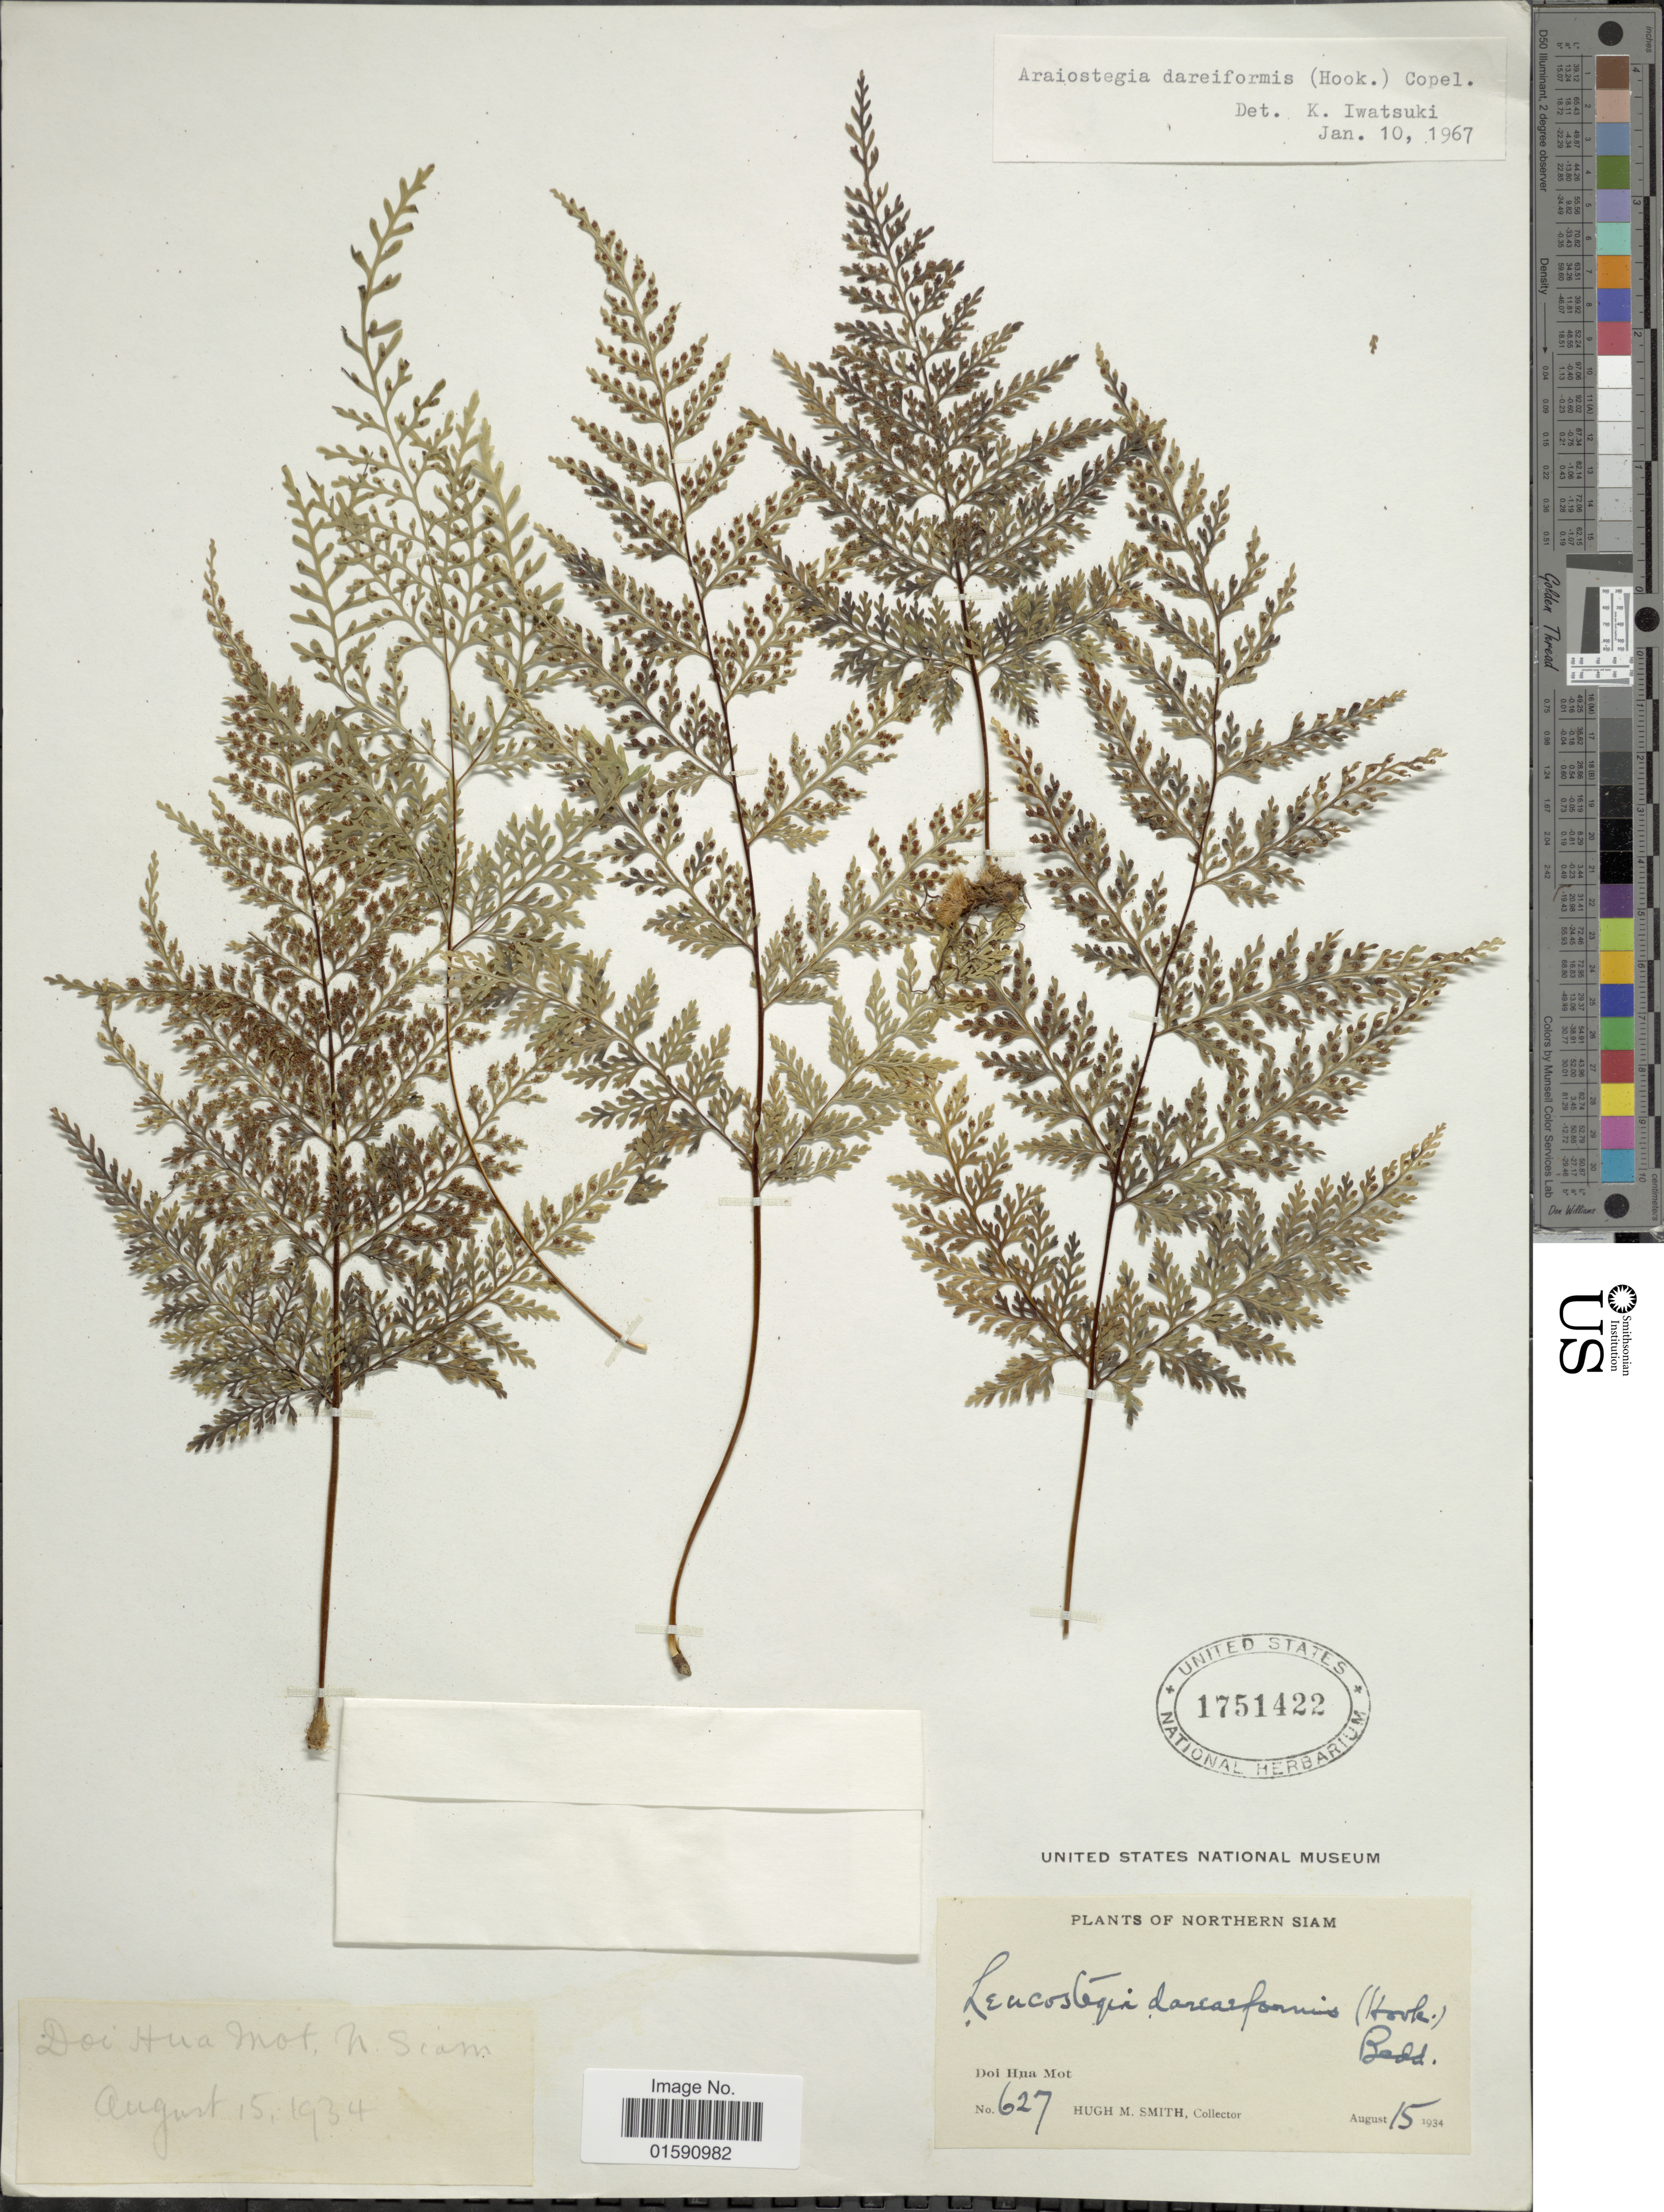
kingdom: Plantae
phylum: Tracheophyta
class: Polypodiopsida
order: Polypodiales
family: Polypodiaceae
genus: Gymnogrammitis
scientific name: Gymnogrammitis dareiformis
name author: (Hook.) Ching ex Tardieu & C. Chr.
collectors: H. M. Smith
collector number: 627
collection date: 1934-08-15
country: Thailand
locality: Northern Siam. Doi Hna Mot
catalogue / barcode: US 1751422